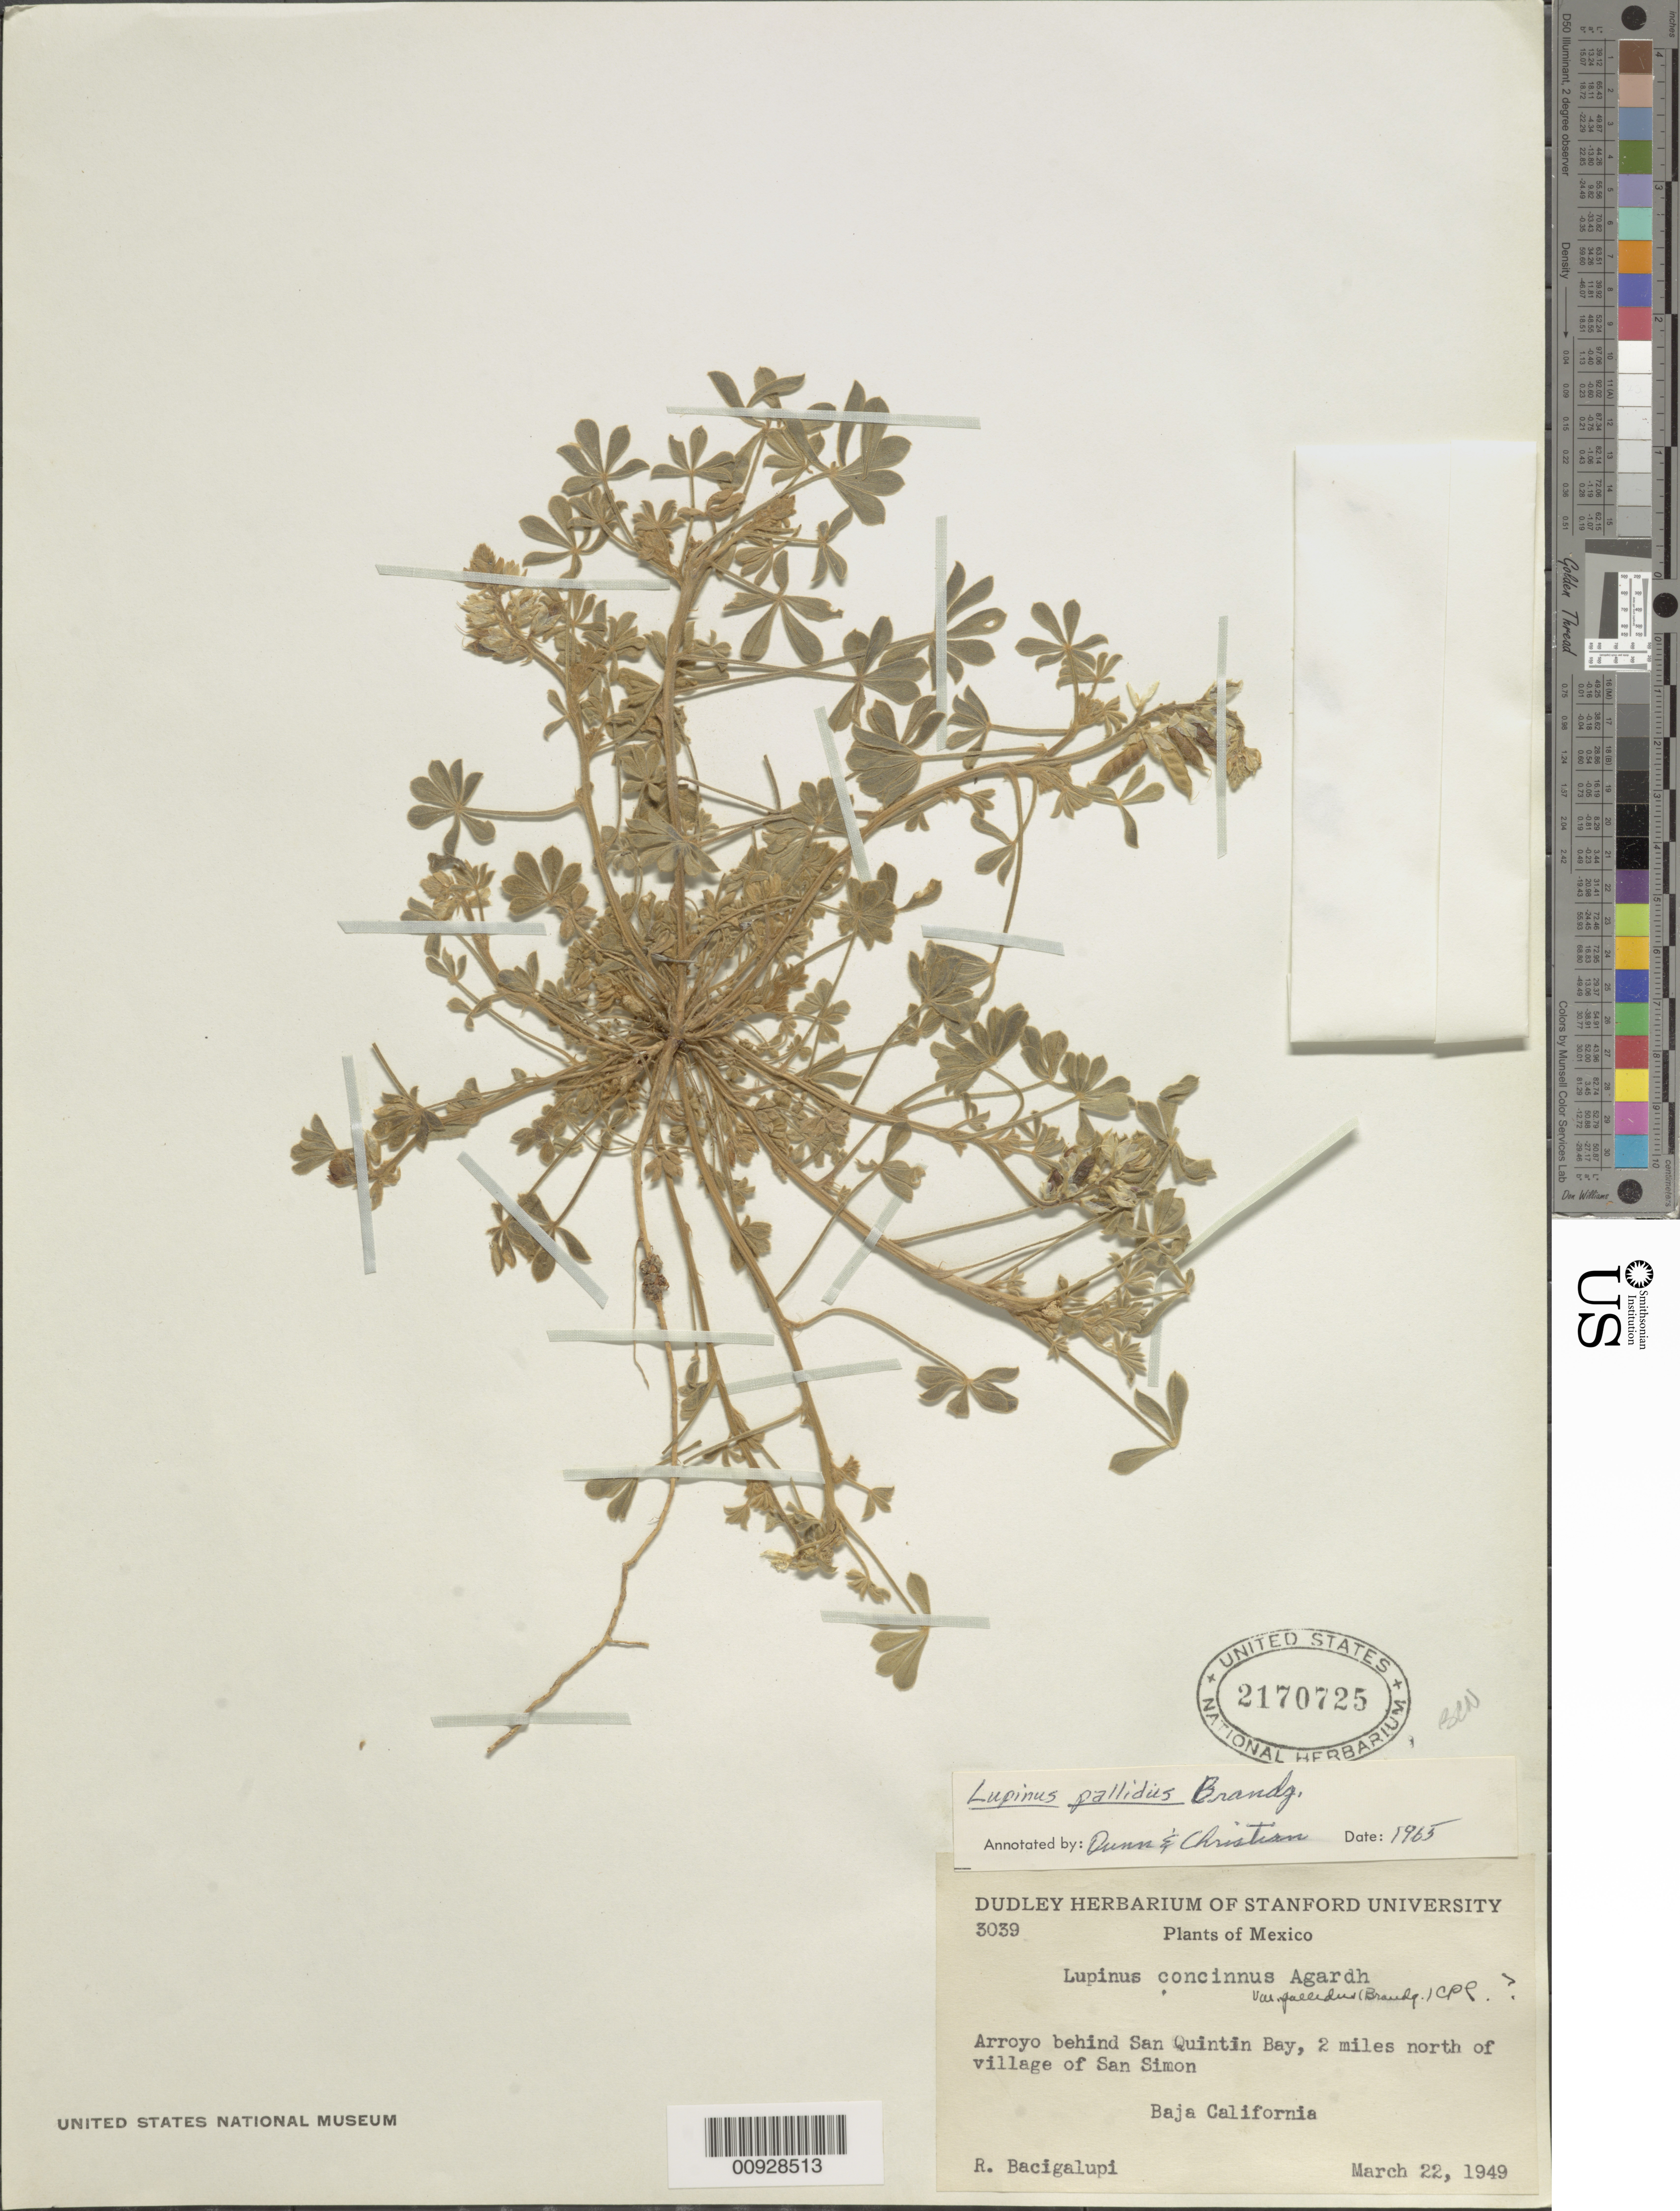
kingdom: Plantae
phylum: Tracheophyta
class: Magnoliopsida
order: Fabales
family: Fabaceae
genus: Lupinus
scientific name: Lupinus pallidus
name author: Brandegee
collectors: R. Bacigalupi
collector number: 3039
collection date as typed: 22 Mar 1949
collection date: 1949-03-22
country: Mexico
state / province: Baja California Norte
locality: Arroyo behind San Quintin Bay, 2 miles north of village of San Simon, Baja California.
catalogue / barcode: US 2170725